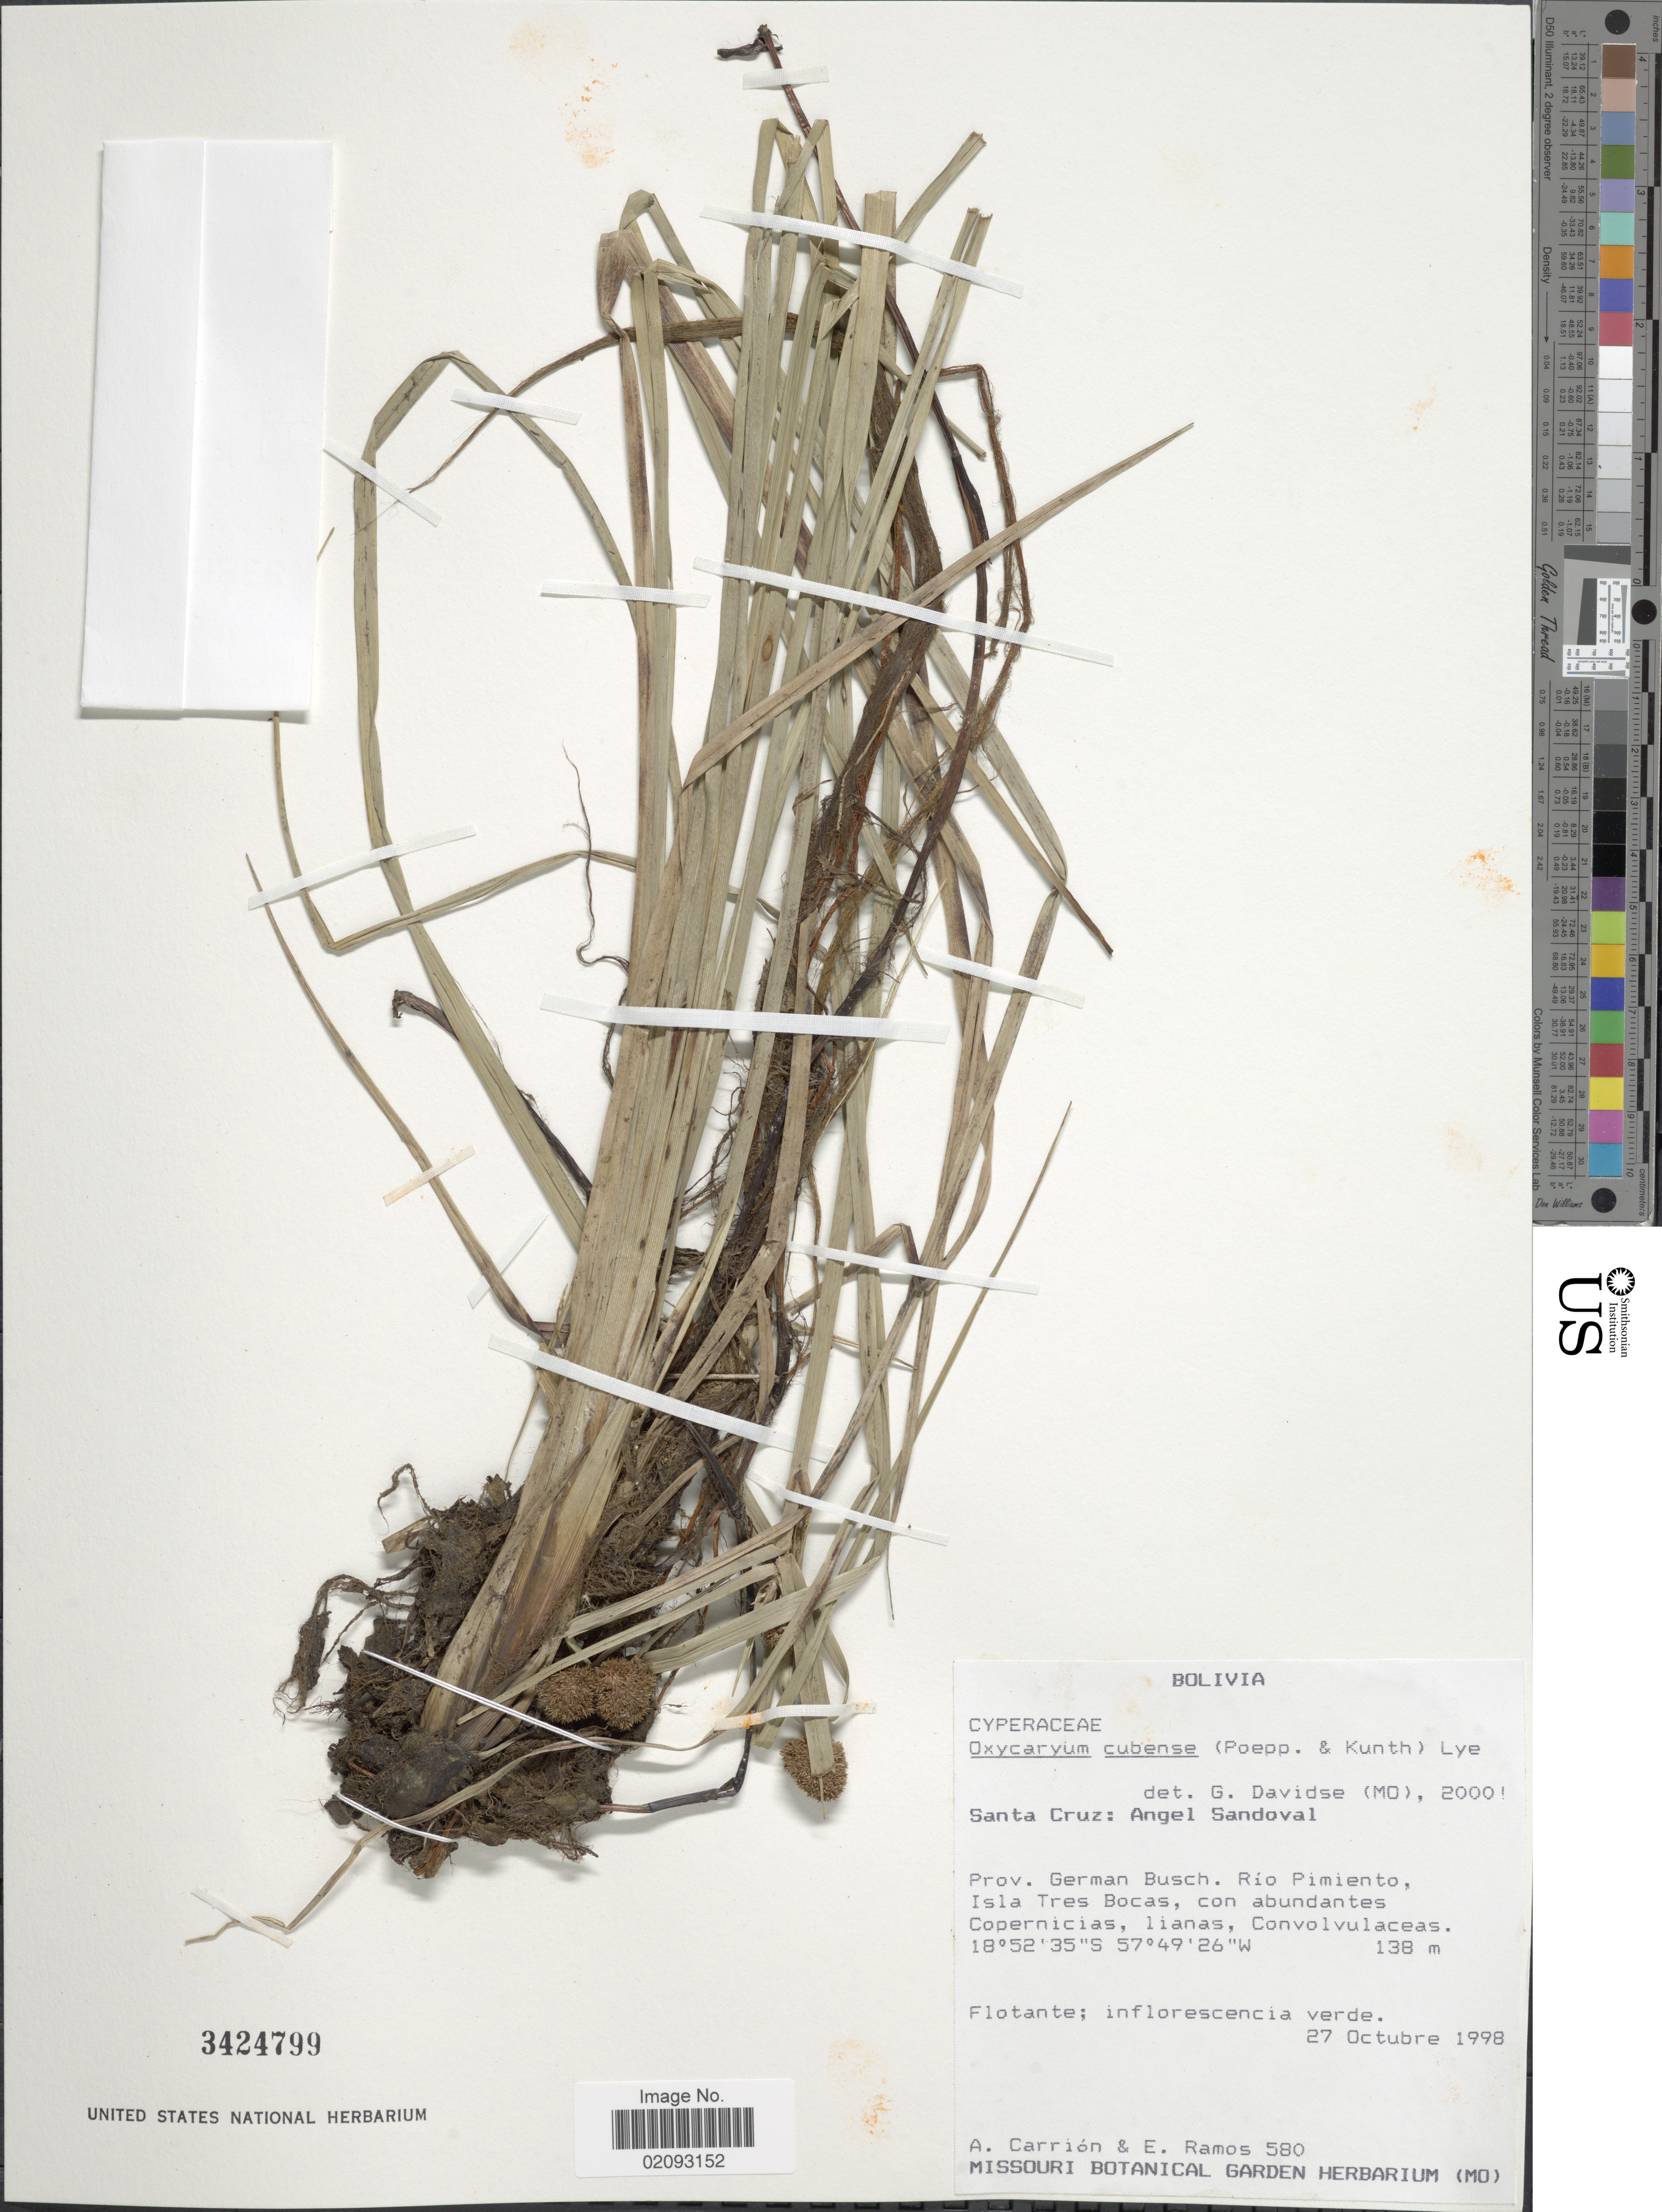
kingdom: Plantae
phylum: Tracheophyta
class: Liliopsida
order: Poales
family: Cyperaceae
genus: Cyperus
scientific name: Cyperus blepharoleptos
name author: Steud.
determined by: Strong, M. T., (US), Smithsonian Institution - National Museum of Natural History (UNITED STATES)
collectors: A. Carrión & E. Ramos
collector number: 580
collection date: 1998-10-27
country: Bolivia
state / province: Santa Cruz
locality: Angel Sandoval, prov. German Bush. Rio Pimiento, Isla Tres Bocas, con abundantes Copernicias, lianas, Convolvulaceas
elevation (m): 138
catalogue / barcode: US 3424799